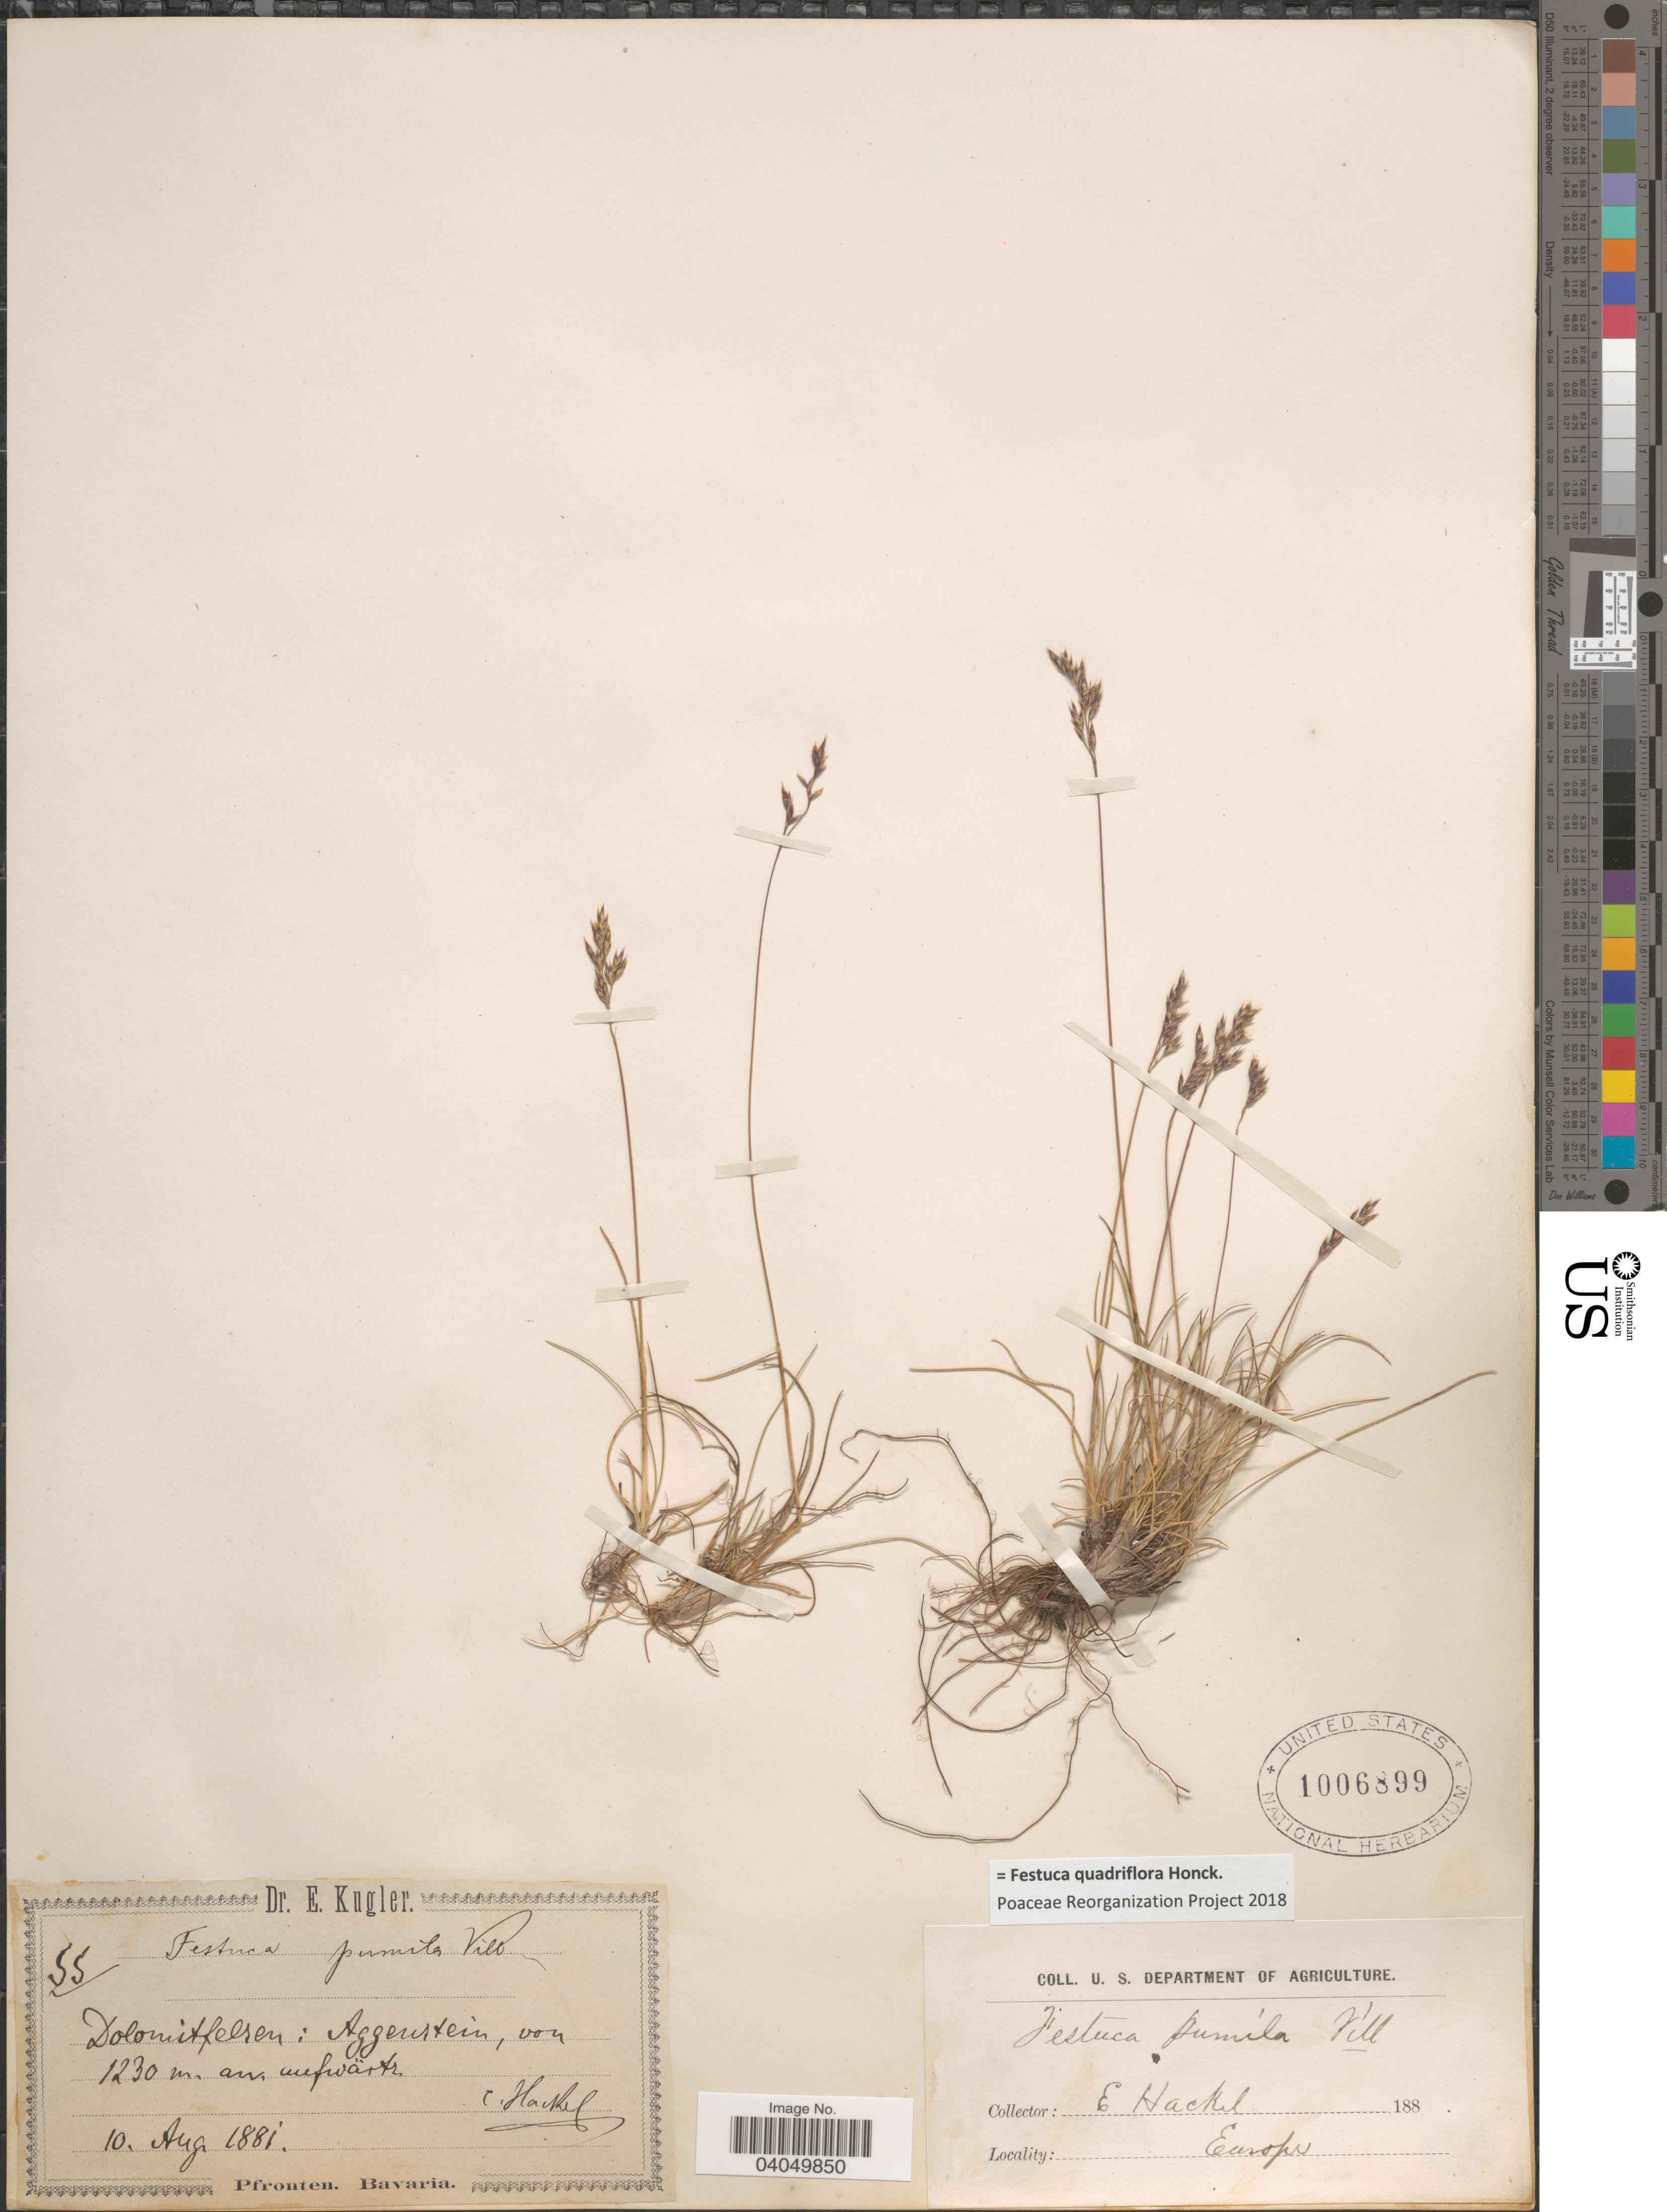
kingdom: Plantae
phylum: Tracheophyta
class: Liliopsida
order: Poales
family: Poaceae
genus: Festuca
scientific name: Festuca quadriflora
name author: Honck.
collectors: E. Hackel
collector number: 55*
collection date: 1881-08-10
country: Austria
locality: Dolomitfelsen: Aggenstein.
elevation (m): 1230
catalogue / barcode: US 1006899